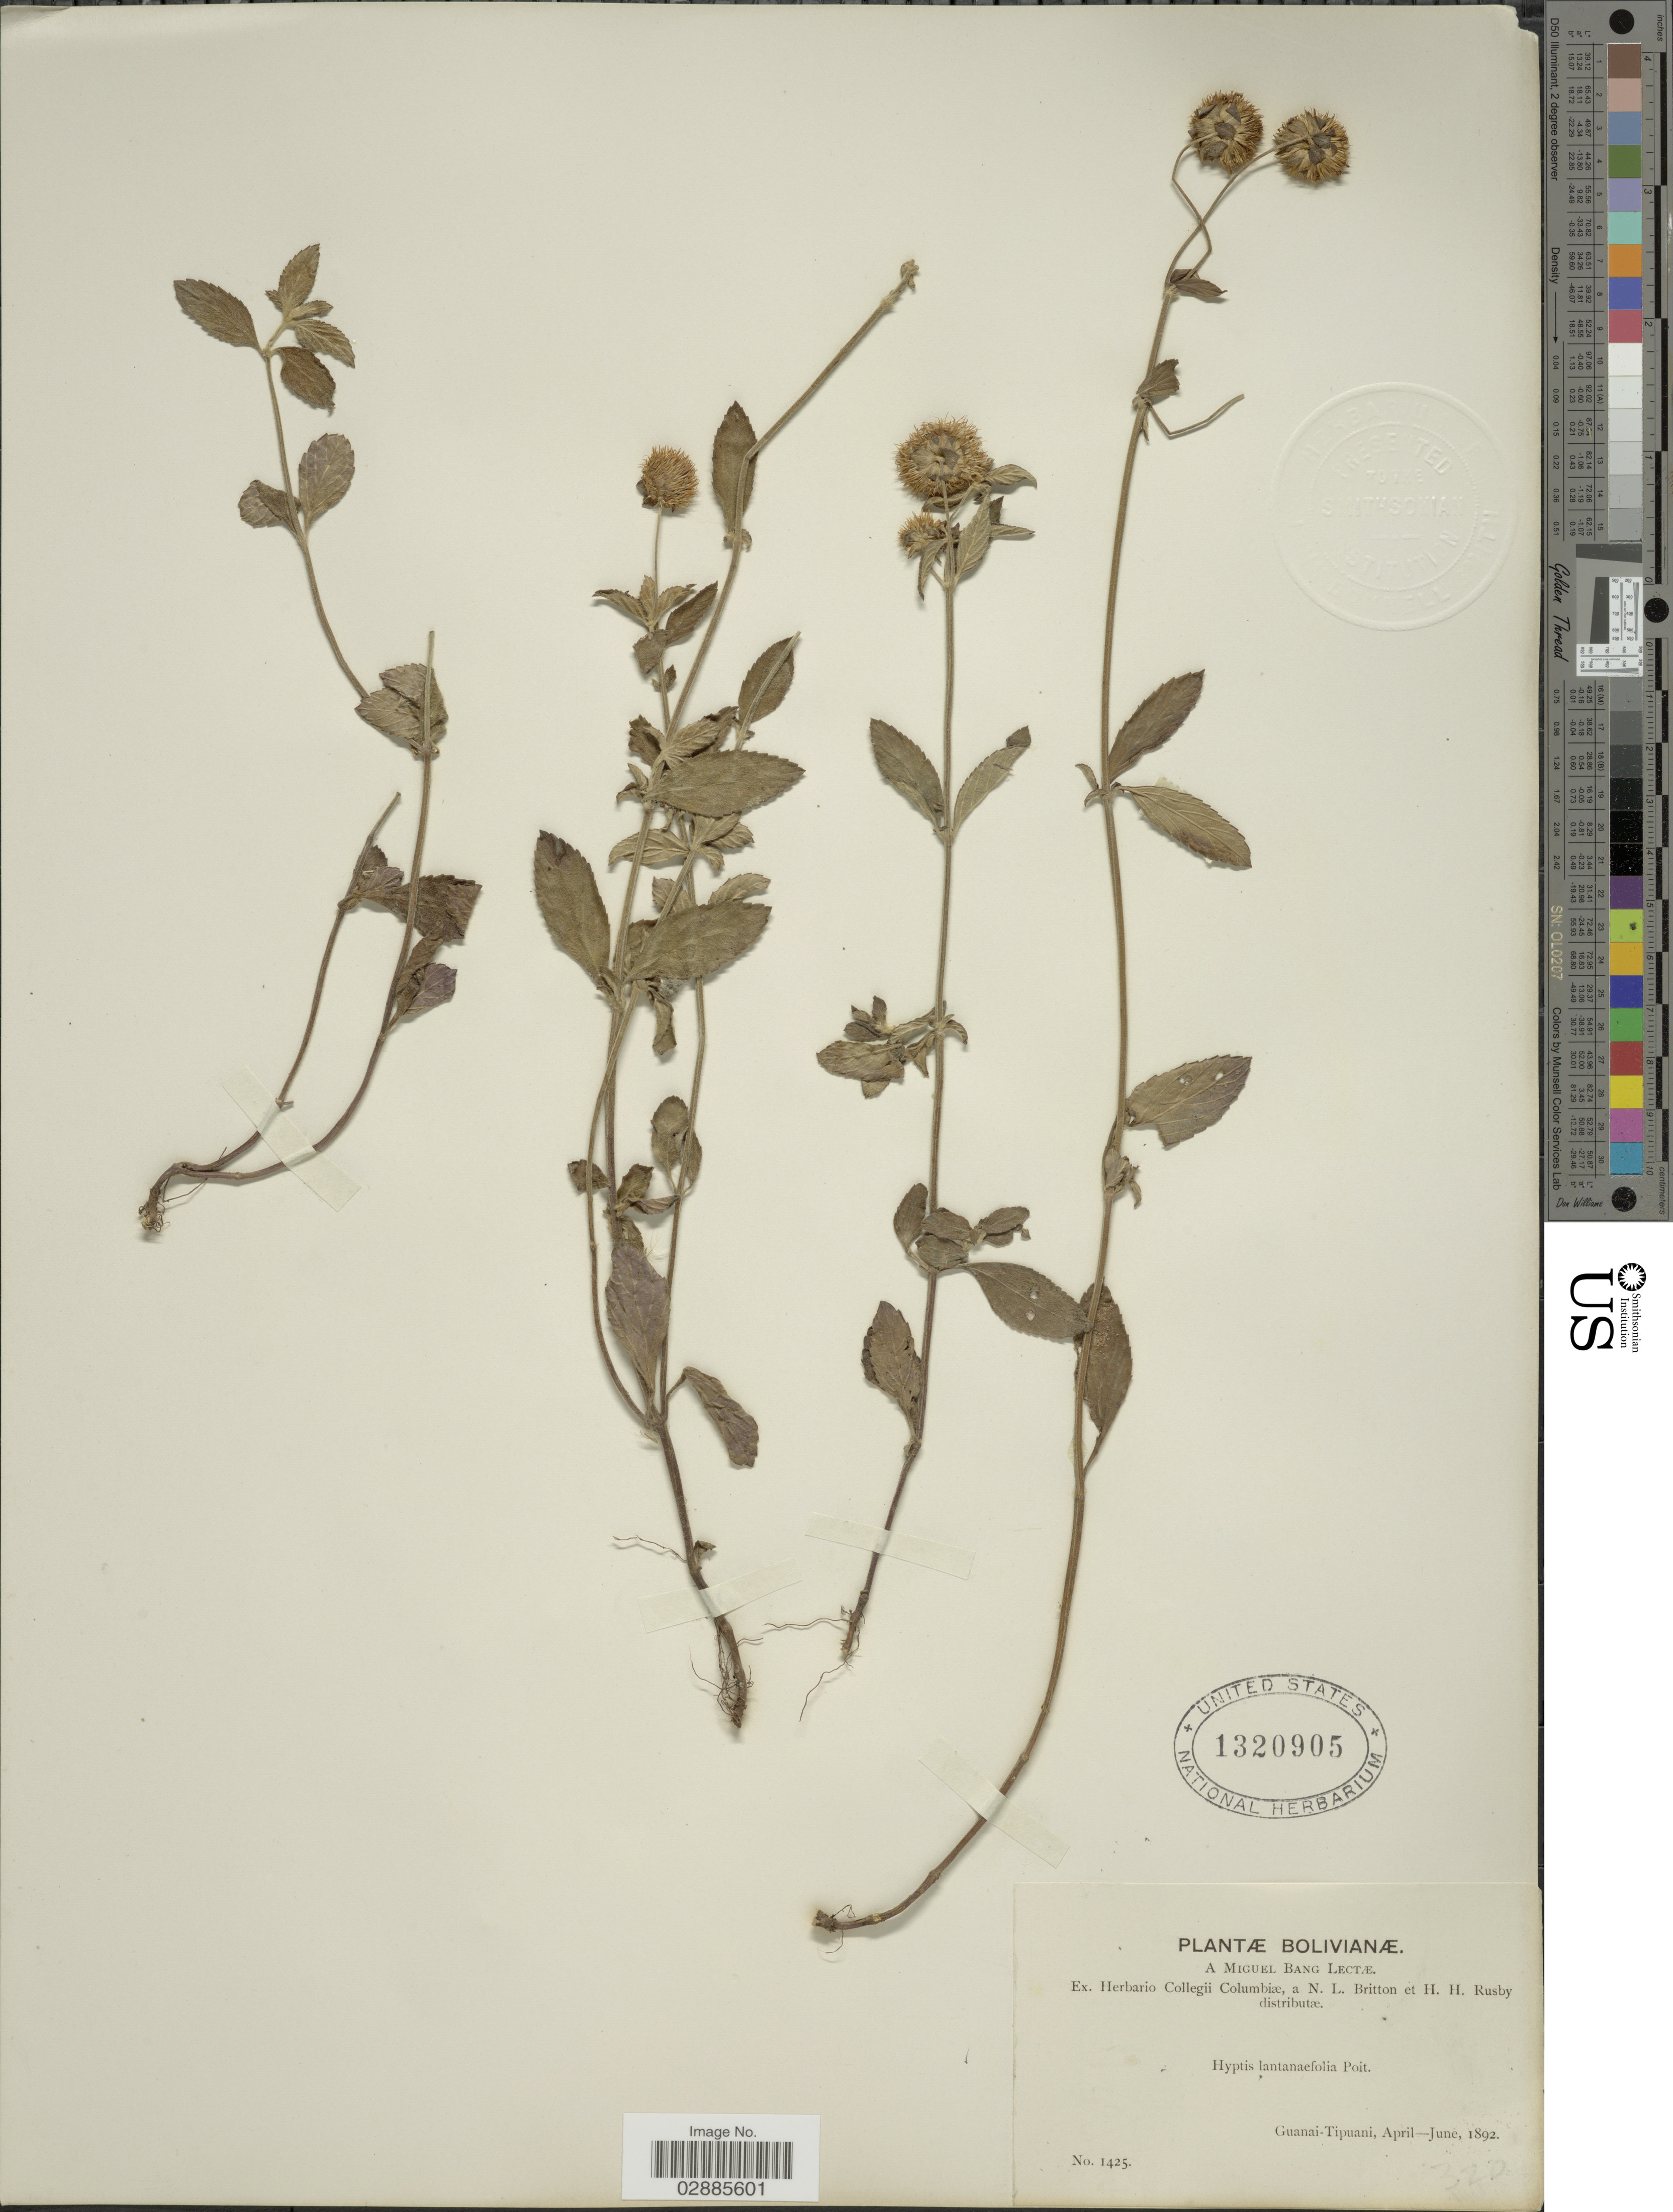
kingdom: Plantae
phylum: Tracheophyta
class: Magnoliopsida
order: Lamiales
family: Lamiaceae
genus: Hyptis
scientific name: Hyptis lantanifolia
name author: Poit.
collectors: M. Bang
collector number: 1425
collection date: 1892-04/1892-06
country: Bolivia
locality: Guanai-Tipuani.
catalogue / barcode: US 1320905